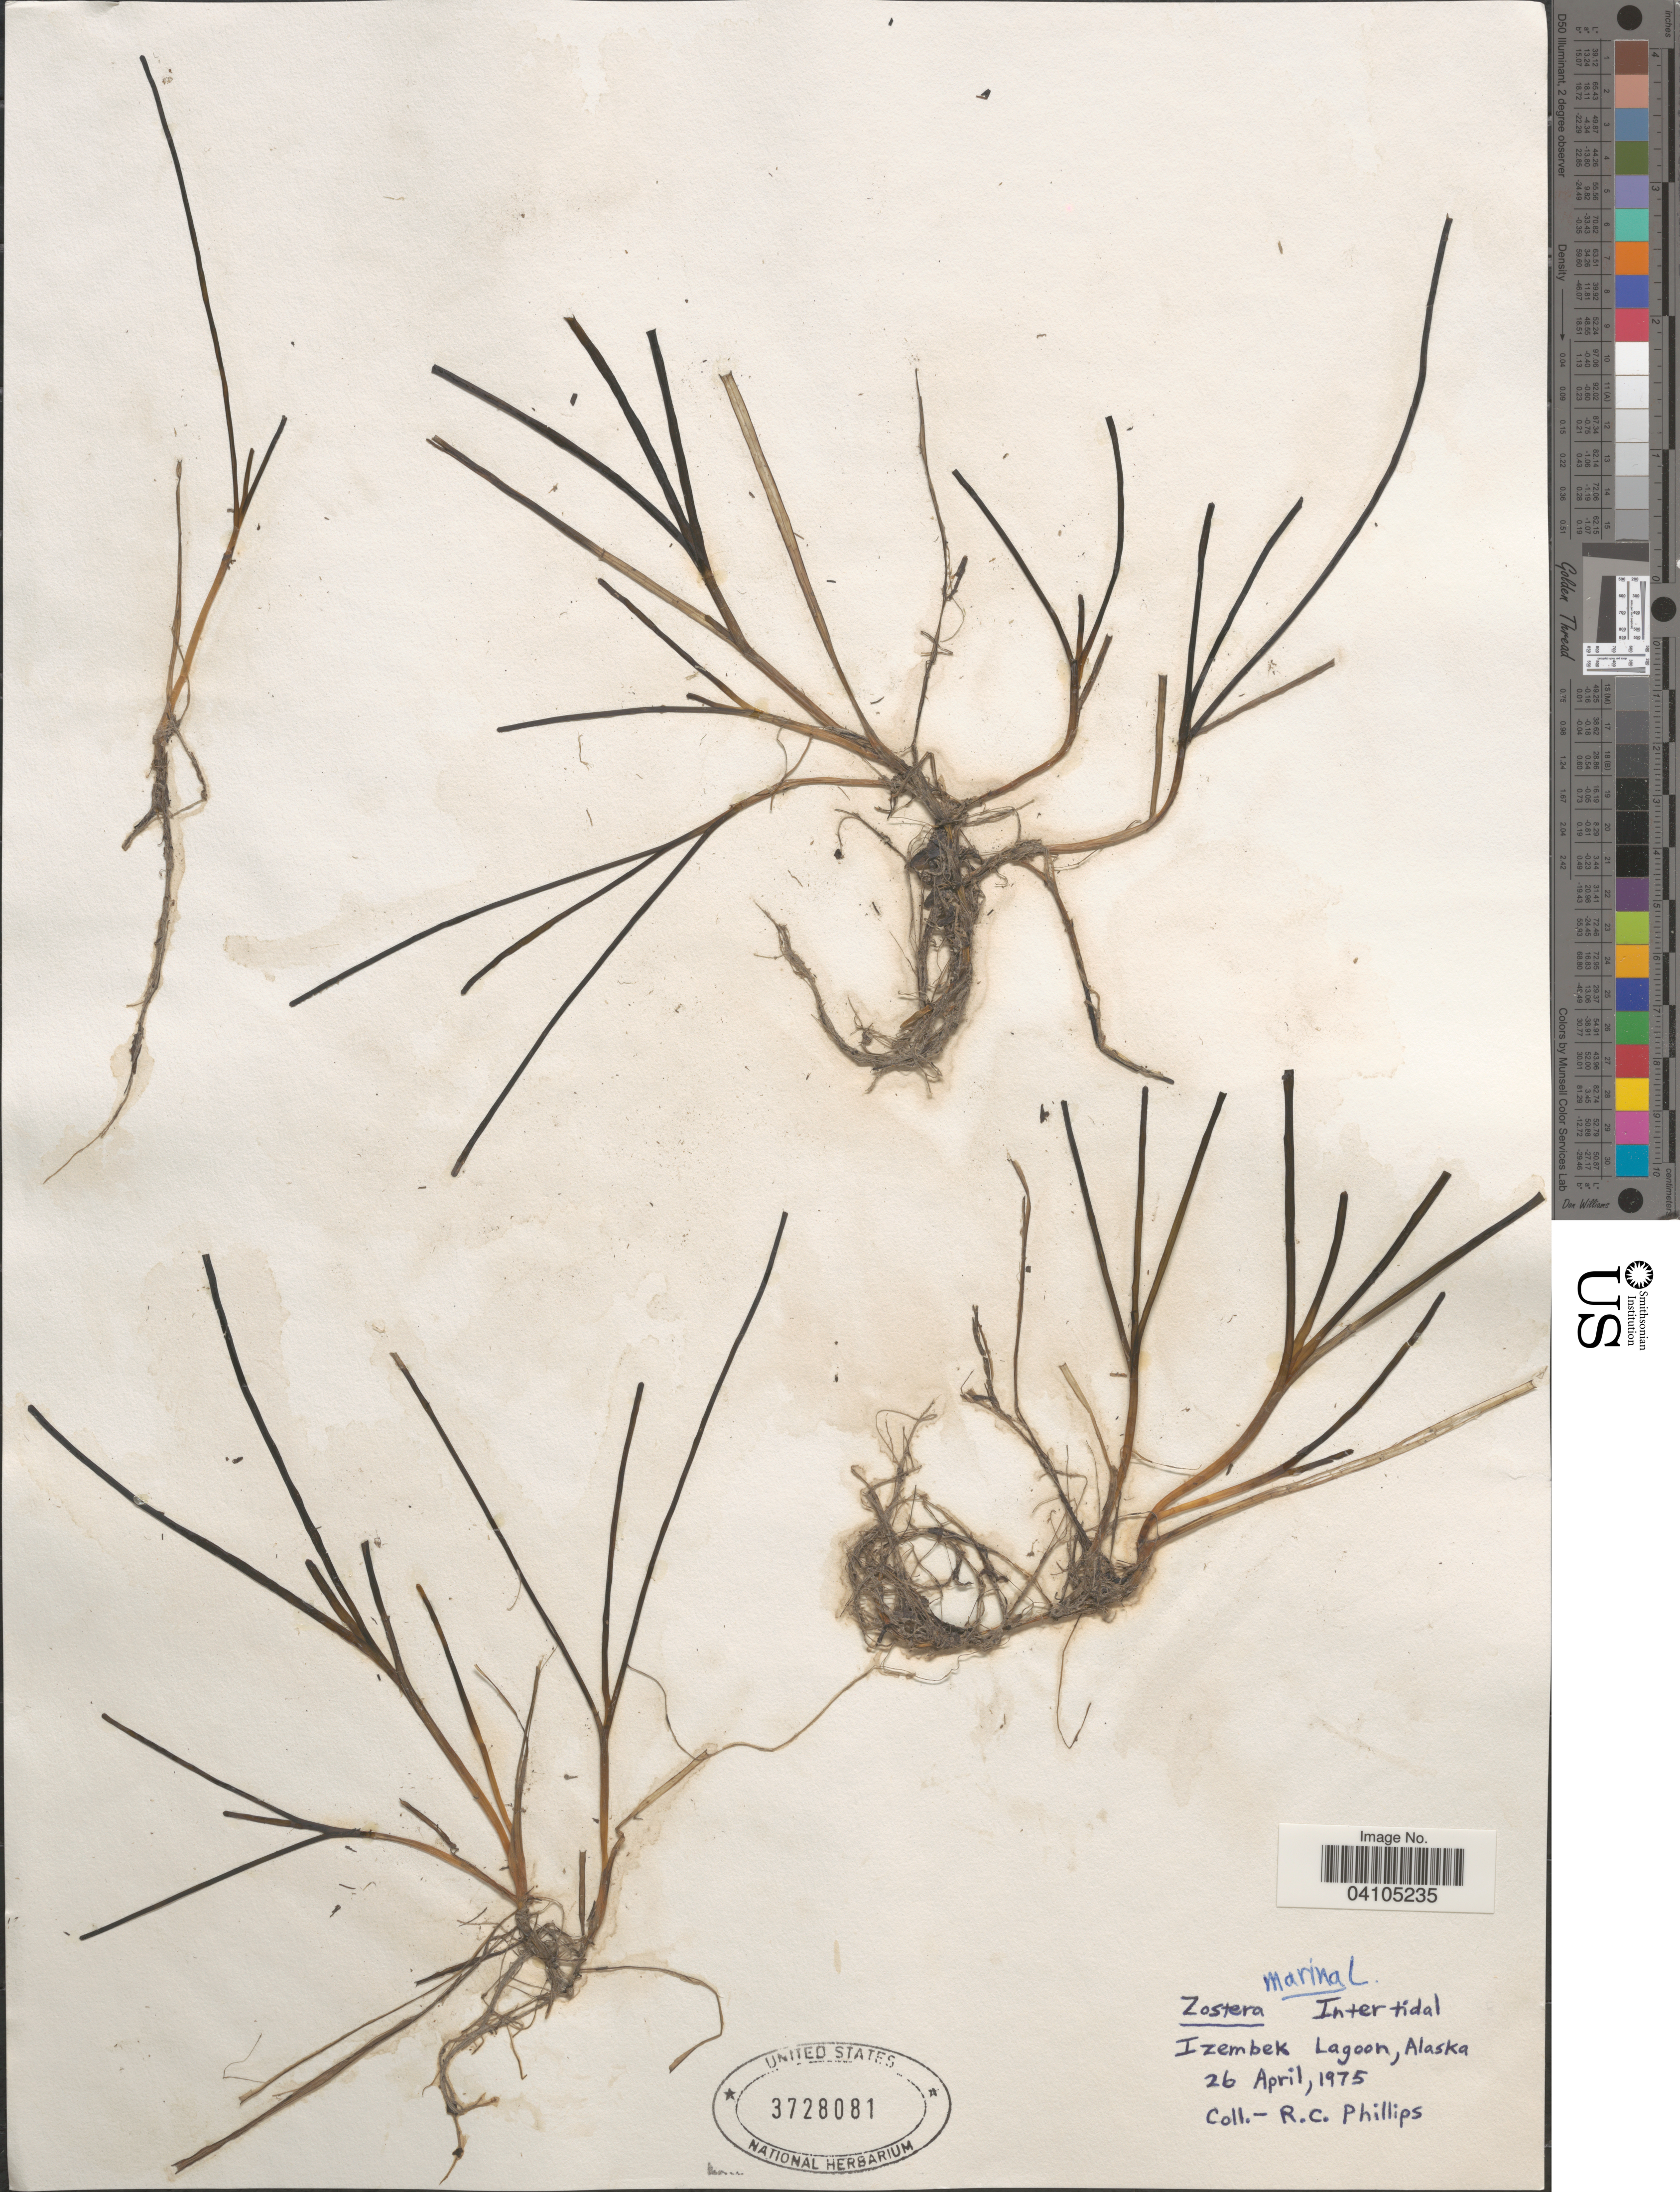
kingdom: Plantae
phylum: Tracheophyta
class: Liliopsida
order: Alismatales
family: Zosteraceae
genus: Zostera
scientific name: Zostera marina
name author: L.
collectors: R. C. Phillips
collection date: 1975-04-26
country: United States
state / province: Alaska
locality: Izembek Lagoon.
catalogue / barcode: US 3728081